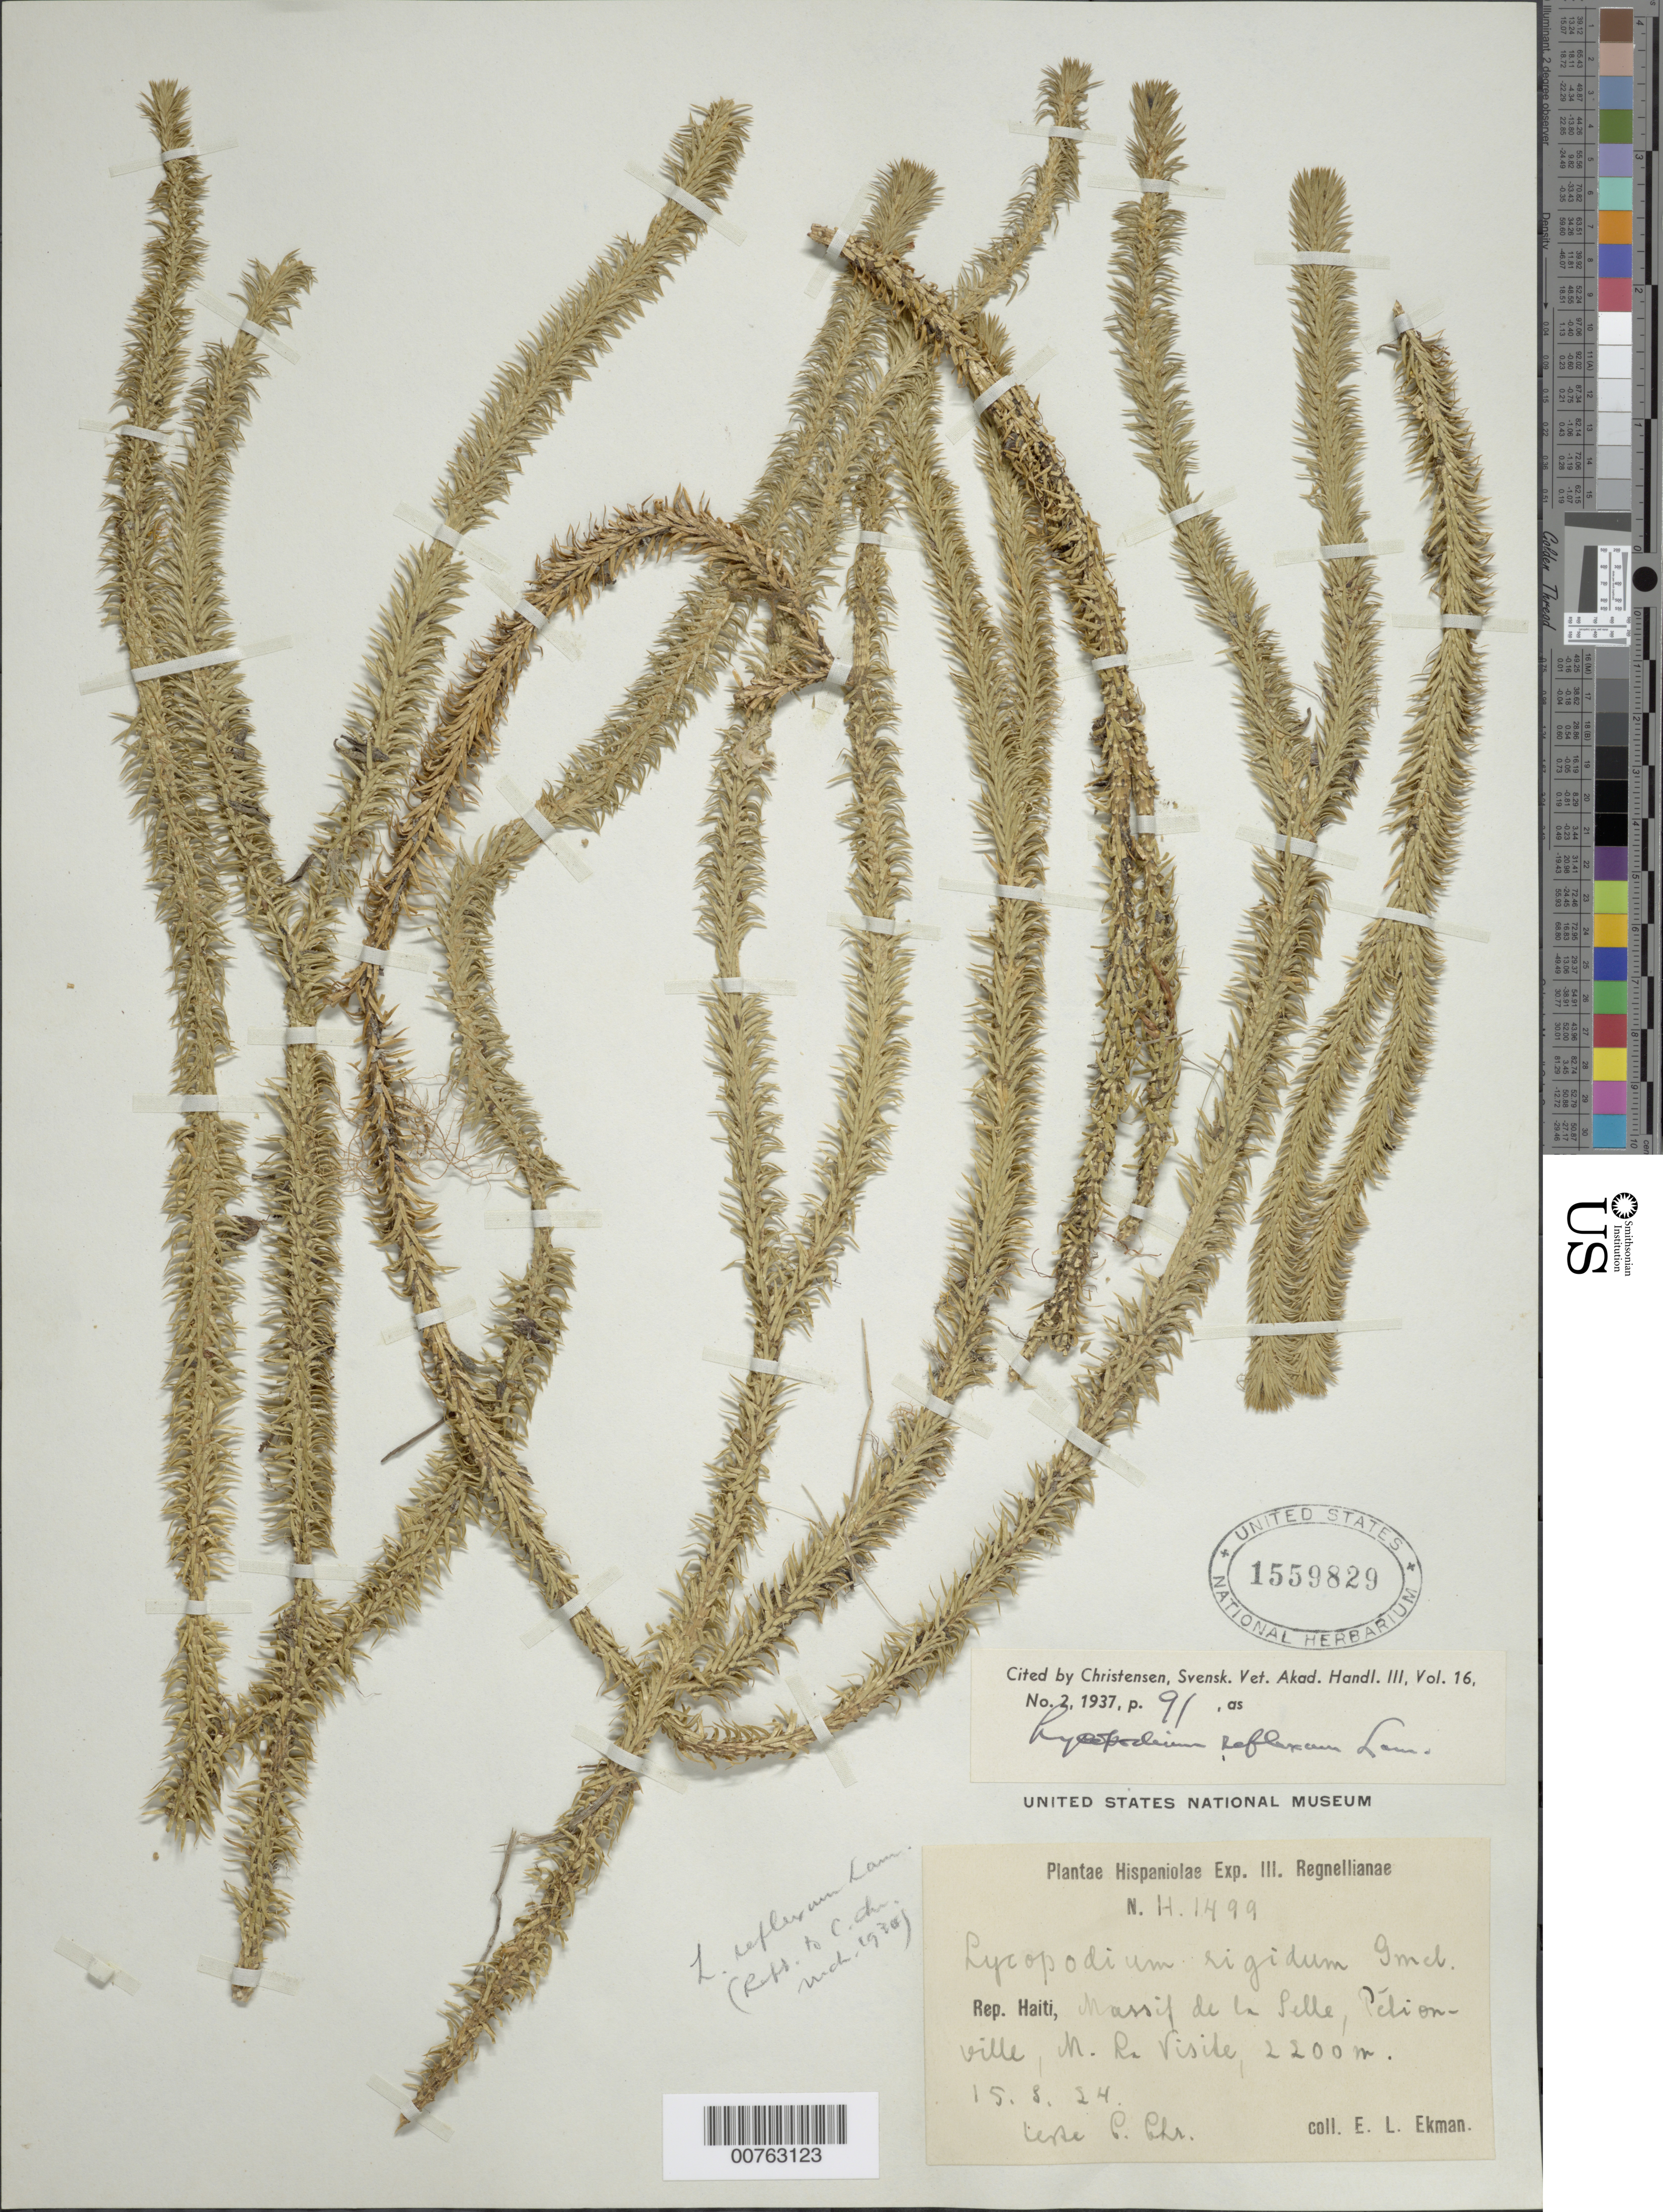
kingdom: Plantae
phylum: Tracheophyta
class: Lycopodiopsida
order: Lycopodiales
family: Lycopodiaceae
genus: Phlegmariurus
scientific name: Phlegmariurus reflexus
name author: (Lam.) B. Øllg.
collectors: E. L. Ekman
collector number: H 1499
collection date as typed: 15 Aug 1924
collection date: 1924-08-15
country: Haiti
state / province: Ouest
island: Hispaniola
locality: Massif de la Selle, Pélion-ville, M. La Visite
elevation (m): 2200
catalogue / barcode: US 1559829